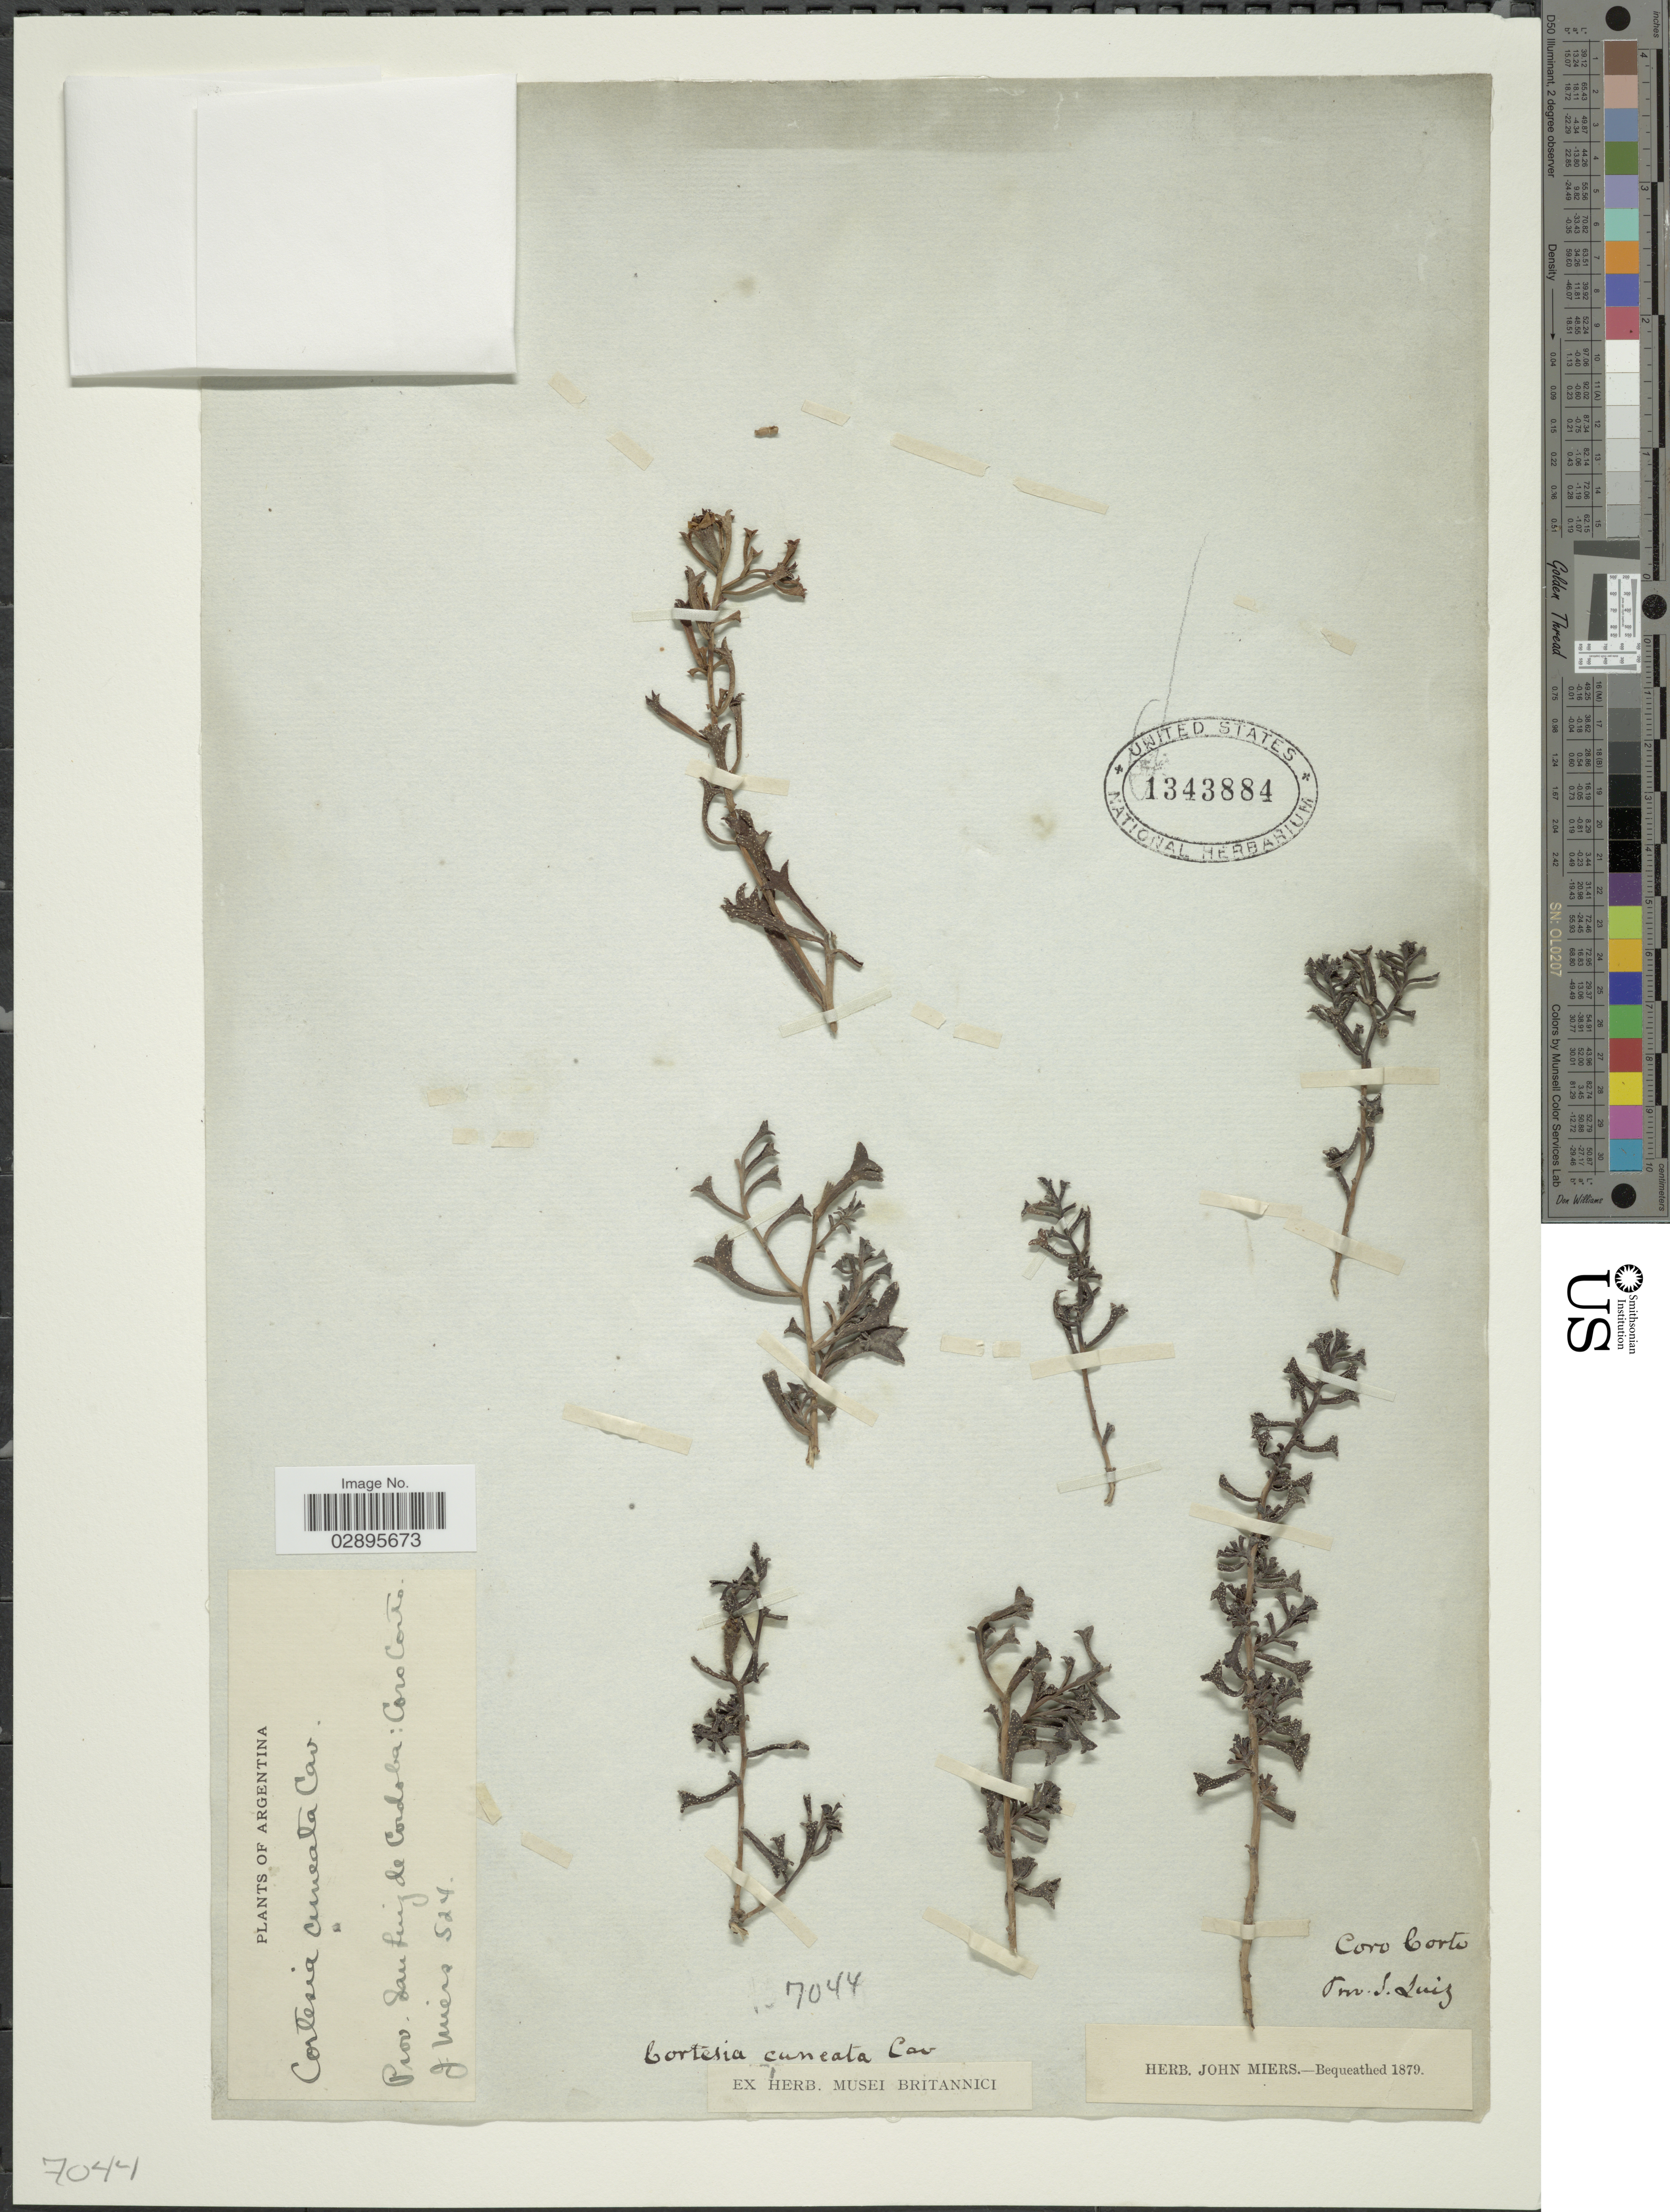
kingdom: Plantae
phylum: Tracheophyta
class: Magnoliopsida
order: Boraginales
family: Ehretiaceae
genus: Cortesia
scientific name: Cortesia cuneifolia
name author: Cav.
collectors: J. Miers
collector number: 524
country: Argentina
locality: Prov. San Luis de Cordoba: Coro Corto.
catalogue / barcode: US 1343884